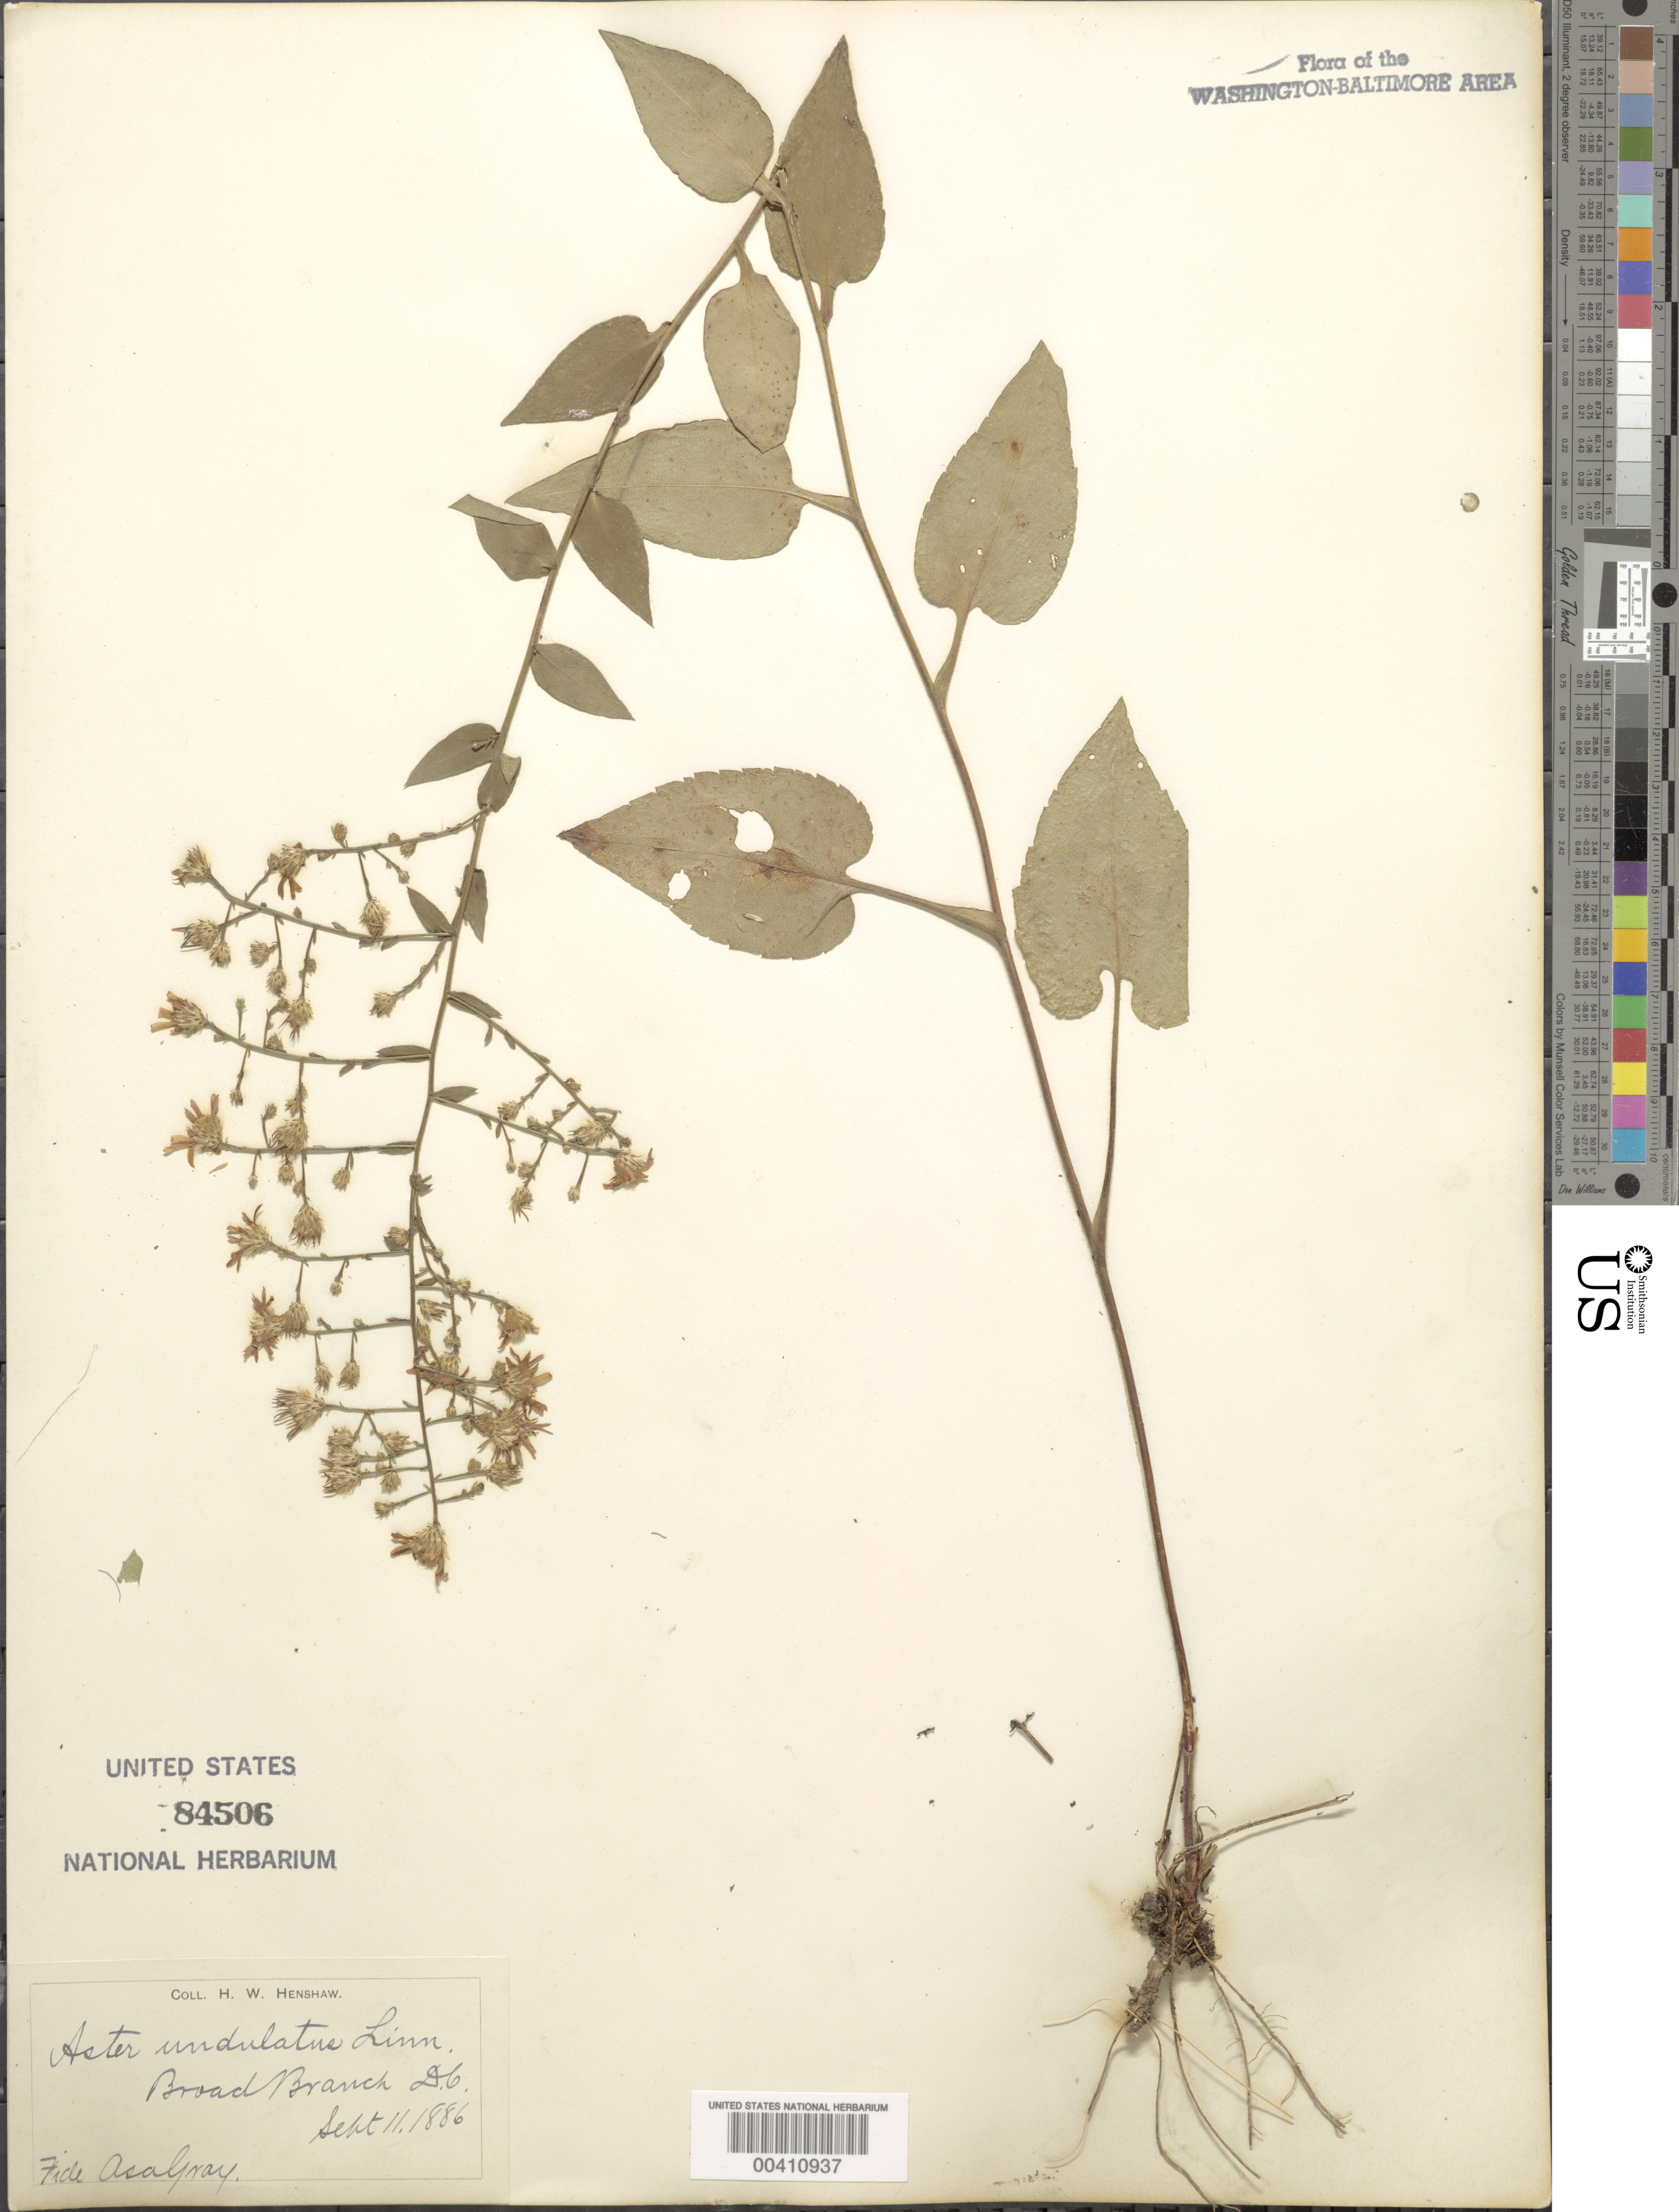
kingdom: Plantae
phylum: Tracheophyta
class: Magnoliopsida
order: Asterales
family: Asteraceae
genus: Symphyotrichum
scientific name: Symphyotrichum undulatum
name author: (L.) G.L. Nesom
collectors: H. Henshaw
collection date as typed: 11 Sep 1886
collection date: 1886-09-11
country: United States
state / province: District of Columbia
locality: Broad Branch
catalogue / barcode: US 84506